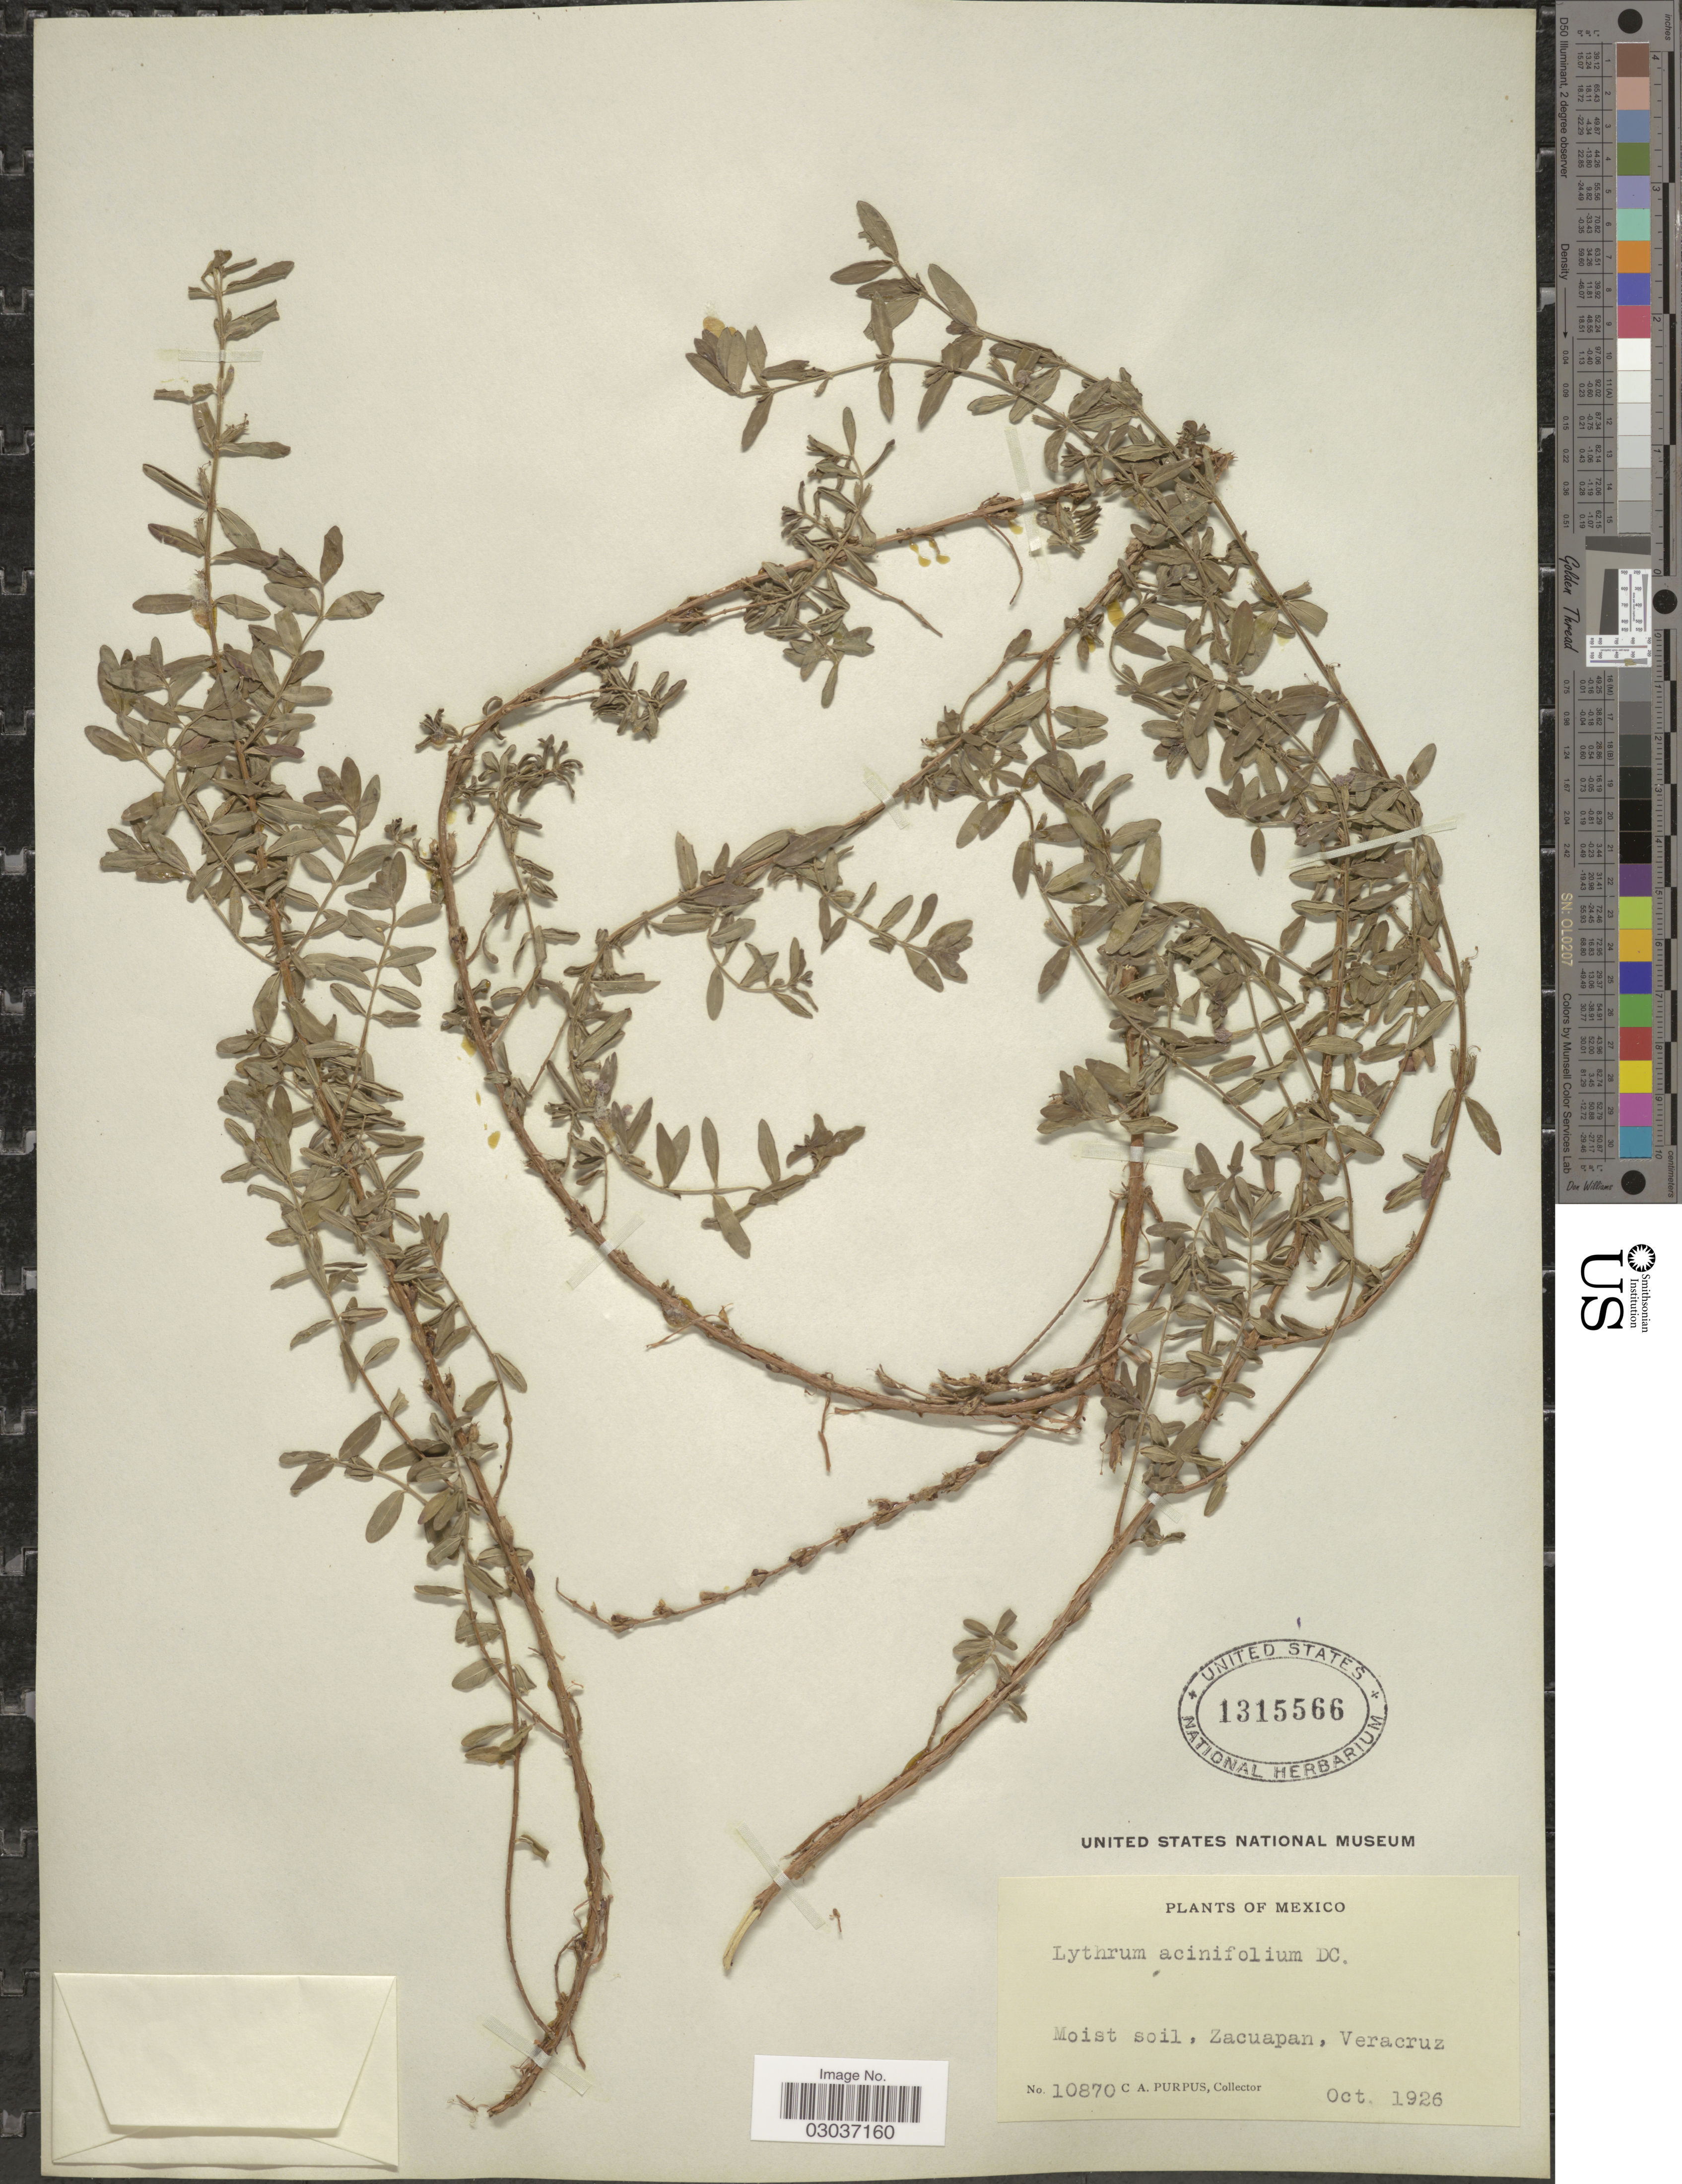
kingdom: Plantae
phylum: Tracheophyta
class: Magnoliopsida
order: Myrtales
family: Lythraceae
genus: Lythrum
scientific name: Lythrum acinifolium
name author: Sessé & Moc. ex Koehne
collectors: C. A. Purpus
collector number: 10870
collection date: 1926-10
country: Mexico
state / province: Veracruz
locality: Zacuapan, Veracruz.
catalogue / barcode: US 1315566